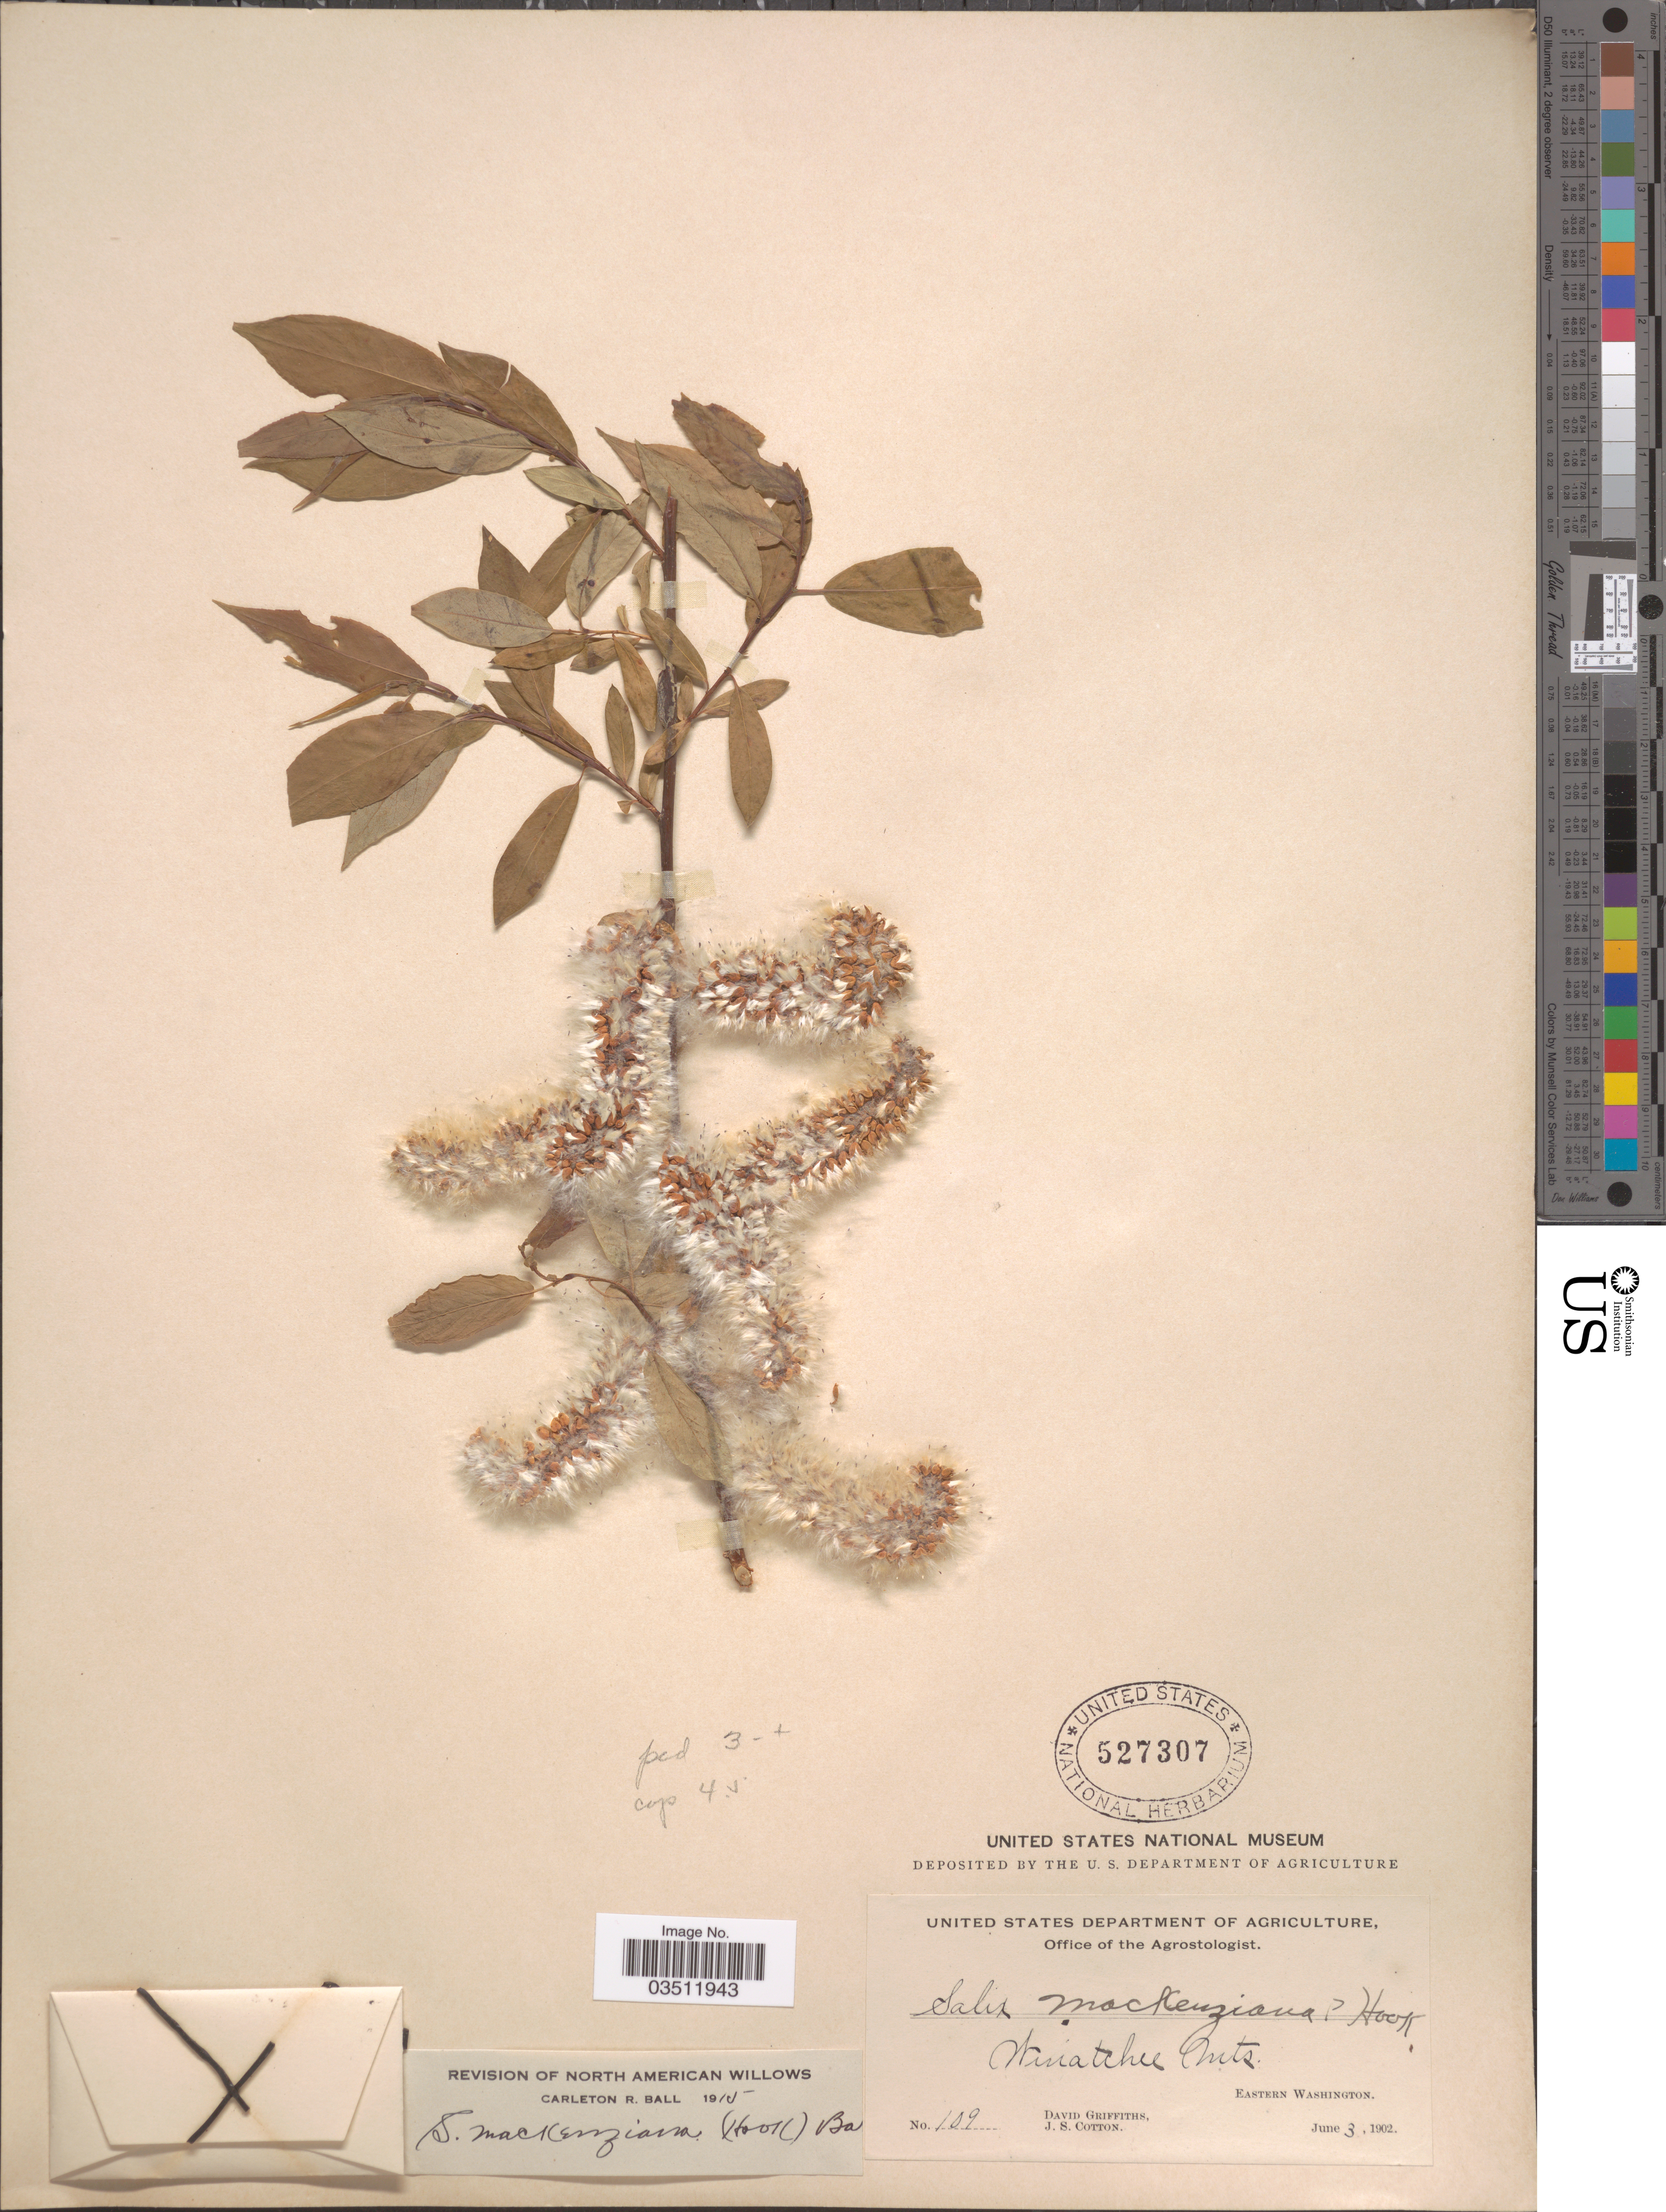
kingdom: Plantae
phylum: Tracheophyta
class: Magnoliopsida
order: Malpighiales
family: Salicaceae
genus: Salix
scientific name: Salix mackenziana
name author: (Hook.) Barratt ex Hook.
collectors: D. Griffiths & J. S. Cotton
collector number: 109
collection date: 1902-06-03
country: United States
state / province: Washington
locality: Winatchee Mts. Eastern Washington.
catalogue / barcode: US 527307